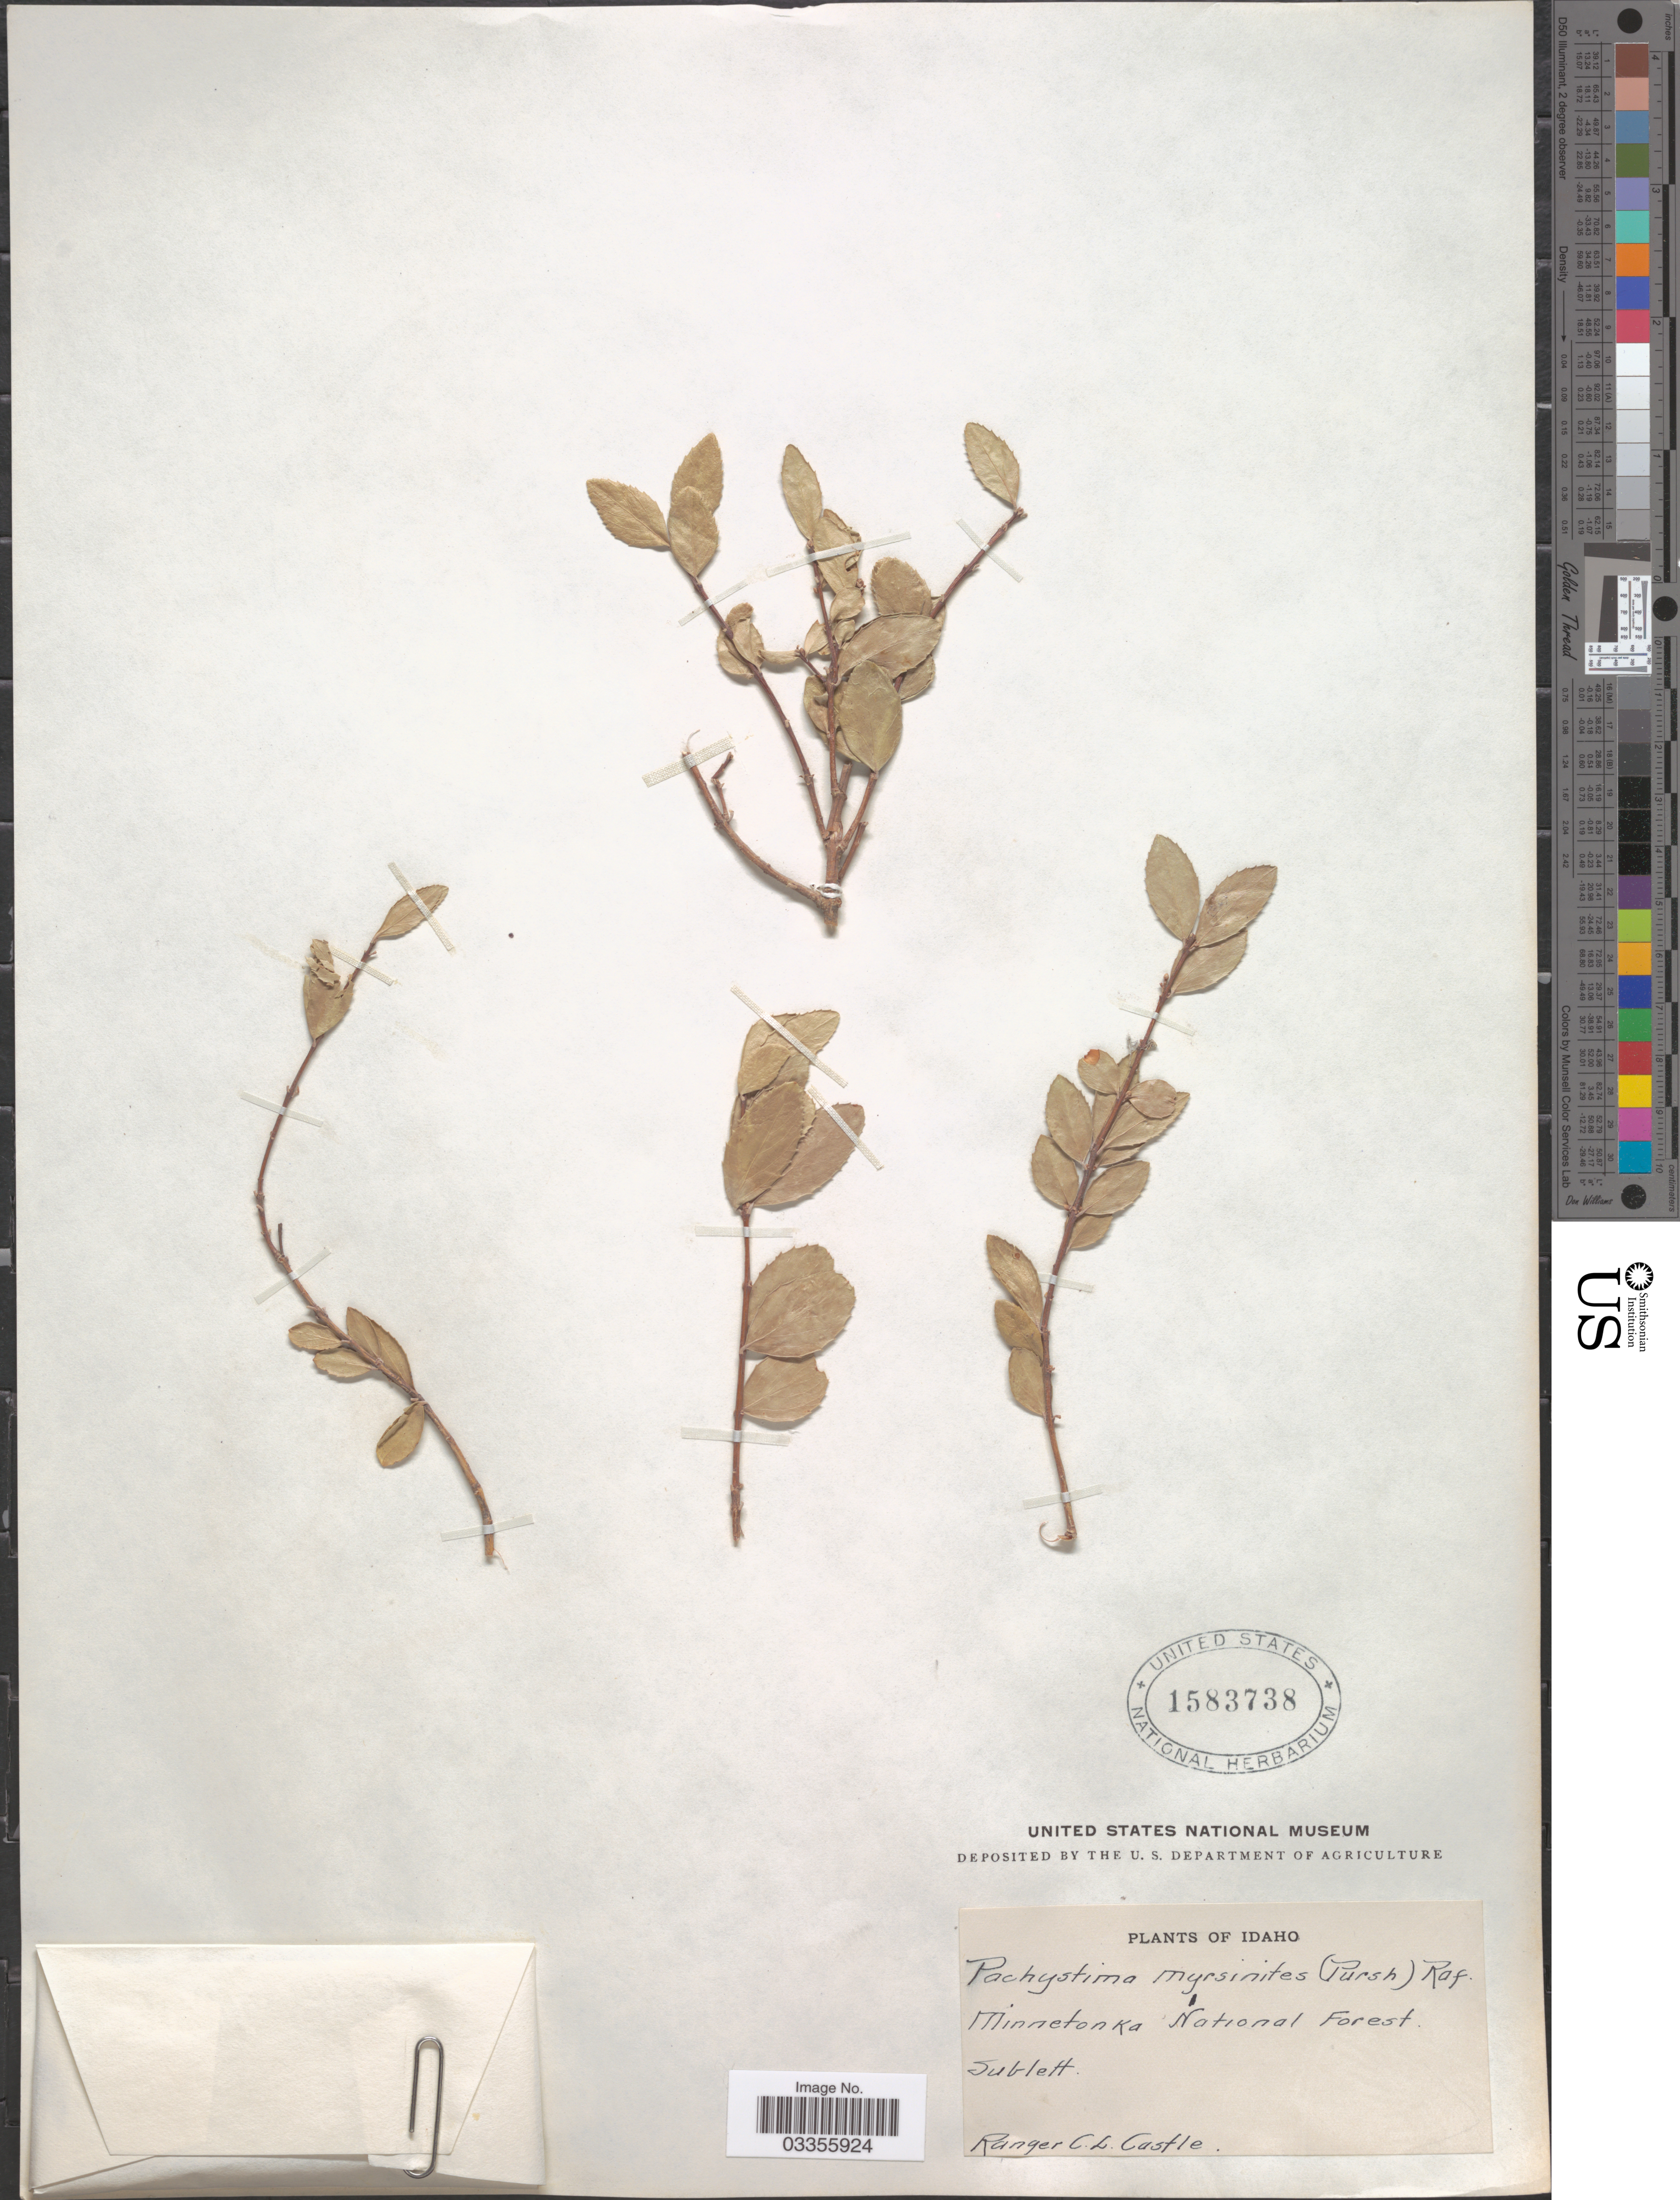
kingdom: Plantae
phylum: Tracheophyta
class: Magnoliopsida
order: Celastrales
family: Celastraceae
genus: Paxistima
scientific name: Paxistima myrsinites subsp. myrsinites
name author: (Pursh) Raf.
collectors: R. Castle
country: United States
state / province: Idaho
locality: Minnetonka National Forest. Sublett.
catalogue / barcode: US 1583738